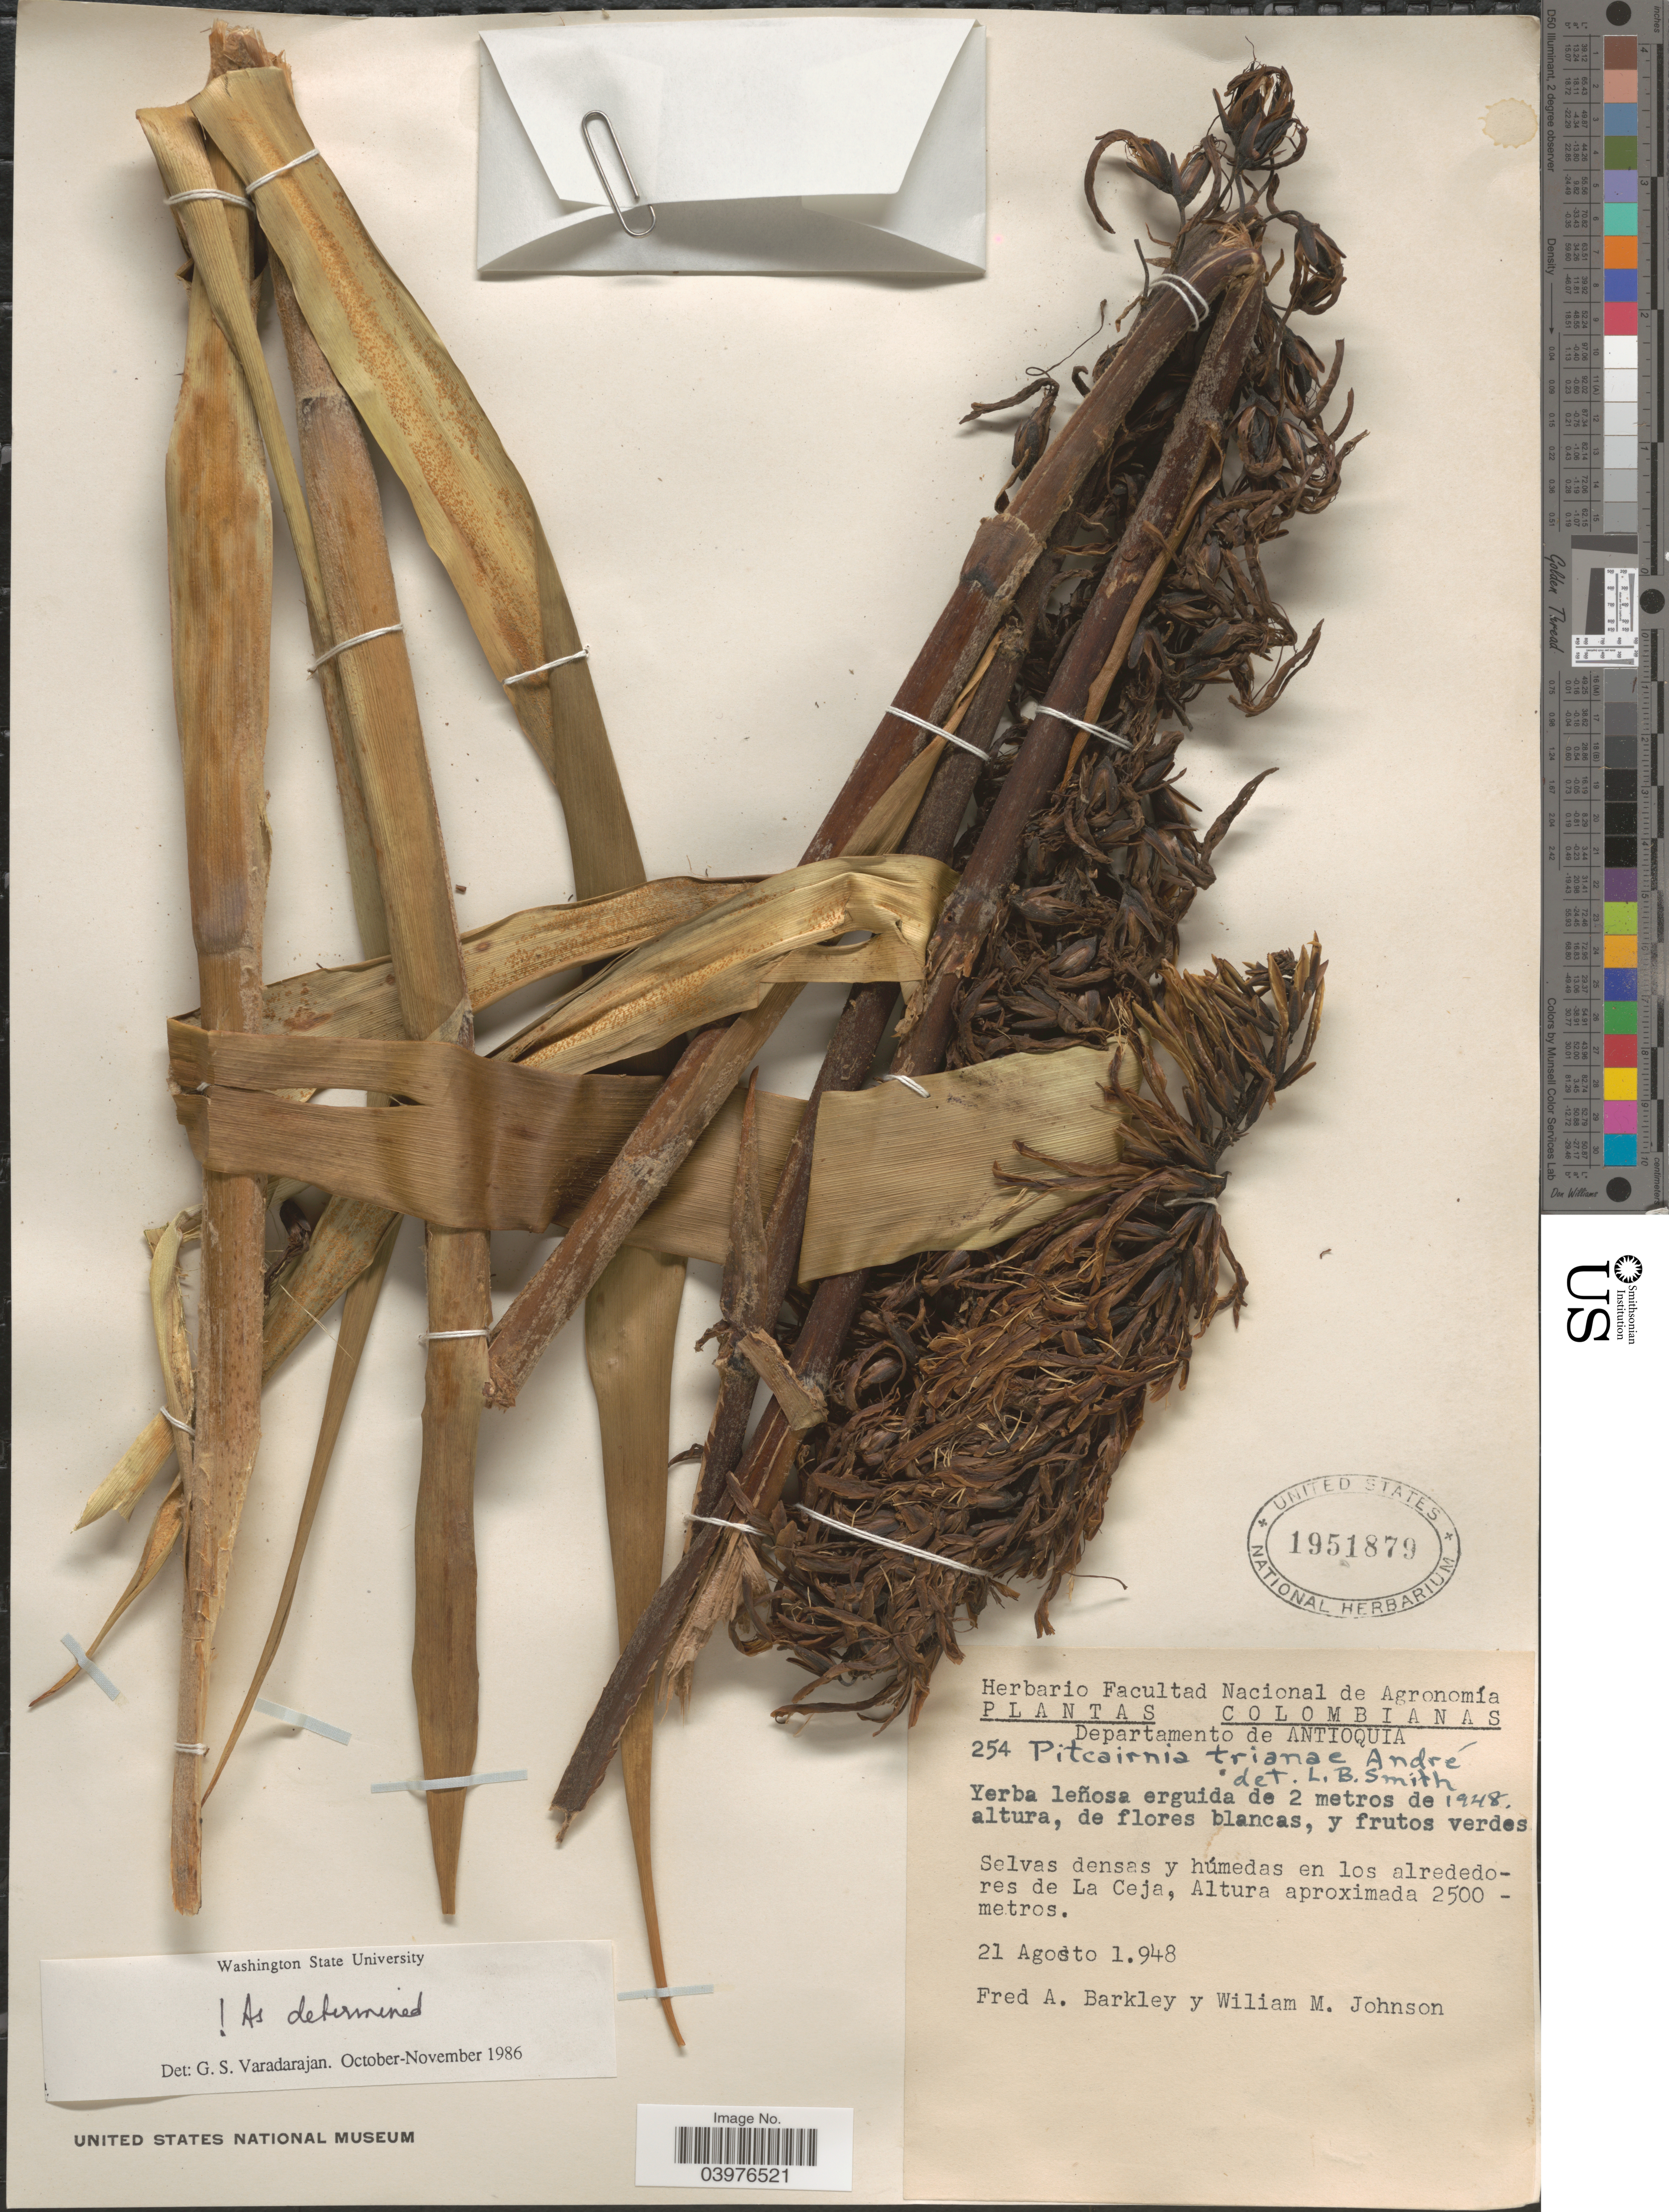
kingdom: Plantae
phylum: Tracheophyta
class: Liliopsida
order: Poales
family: Bromeliaceae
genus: Pitcairnia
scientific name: Pitcairnia trianae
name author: André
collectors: F. A. Barkley & W. M. Johnson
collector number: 254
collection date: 1948-08-21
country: Colombia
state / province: Antioquia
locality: Departamento de Antioquia. En los alrededores de La Ceja.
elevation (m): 2500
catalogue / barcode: US 1951879